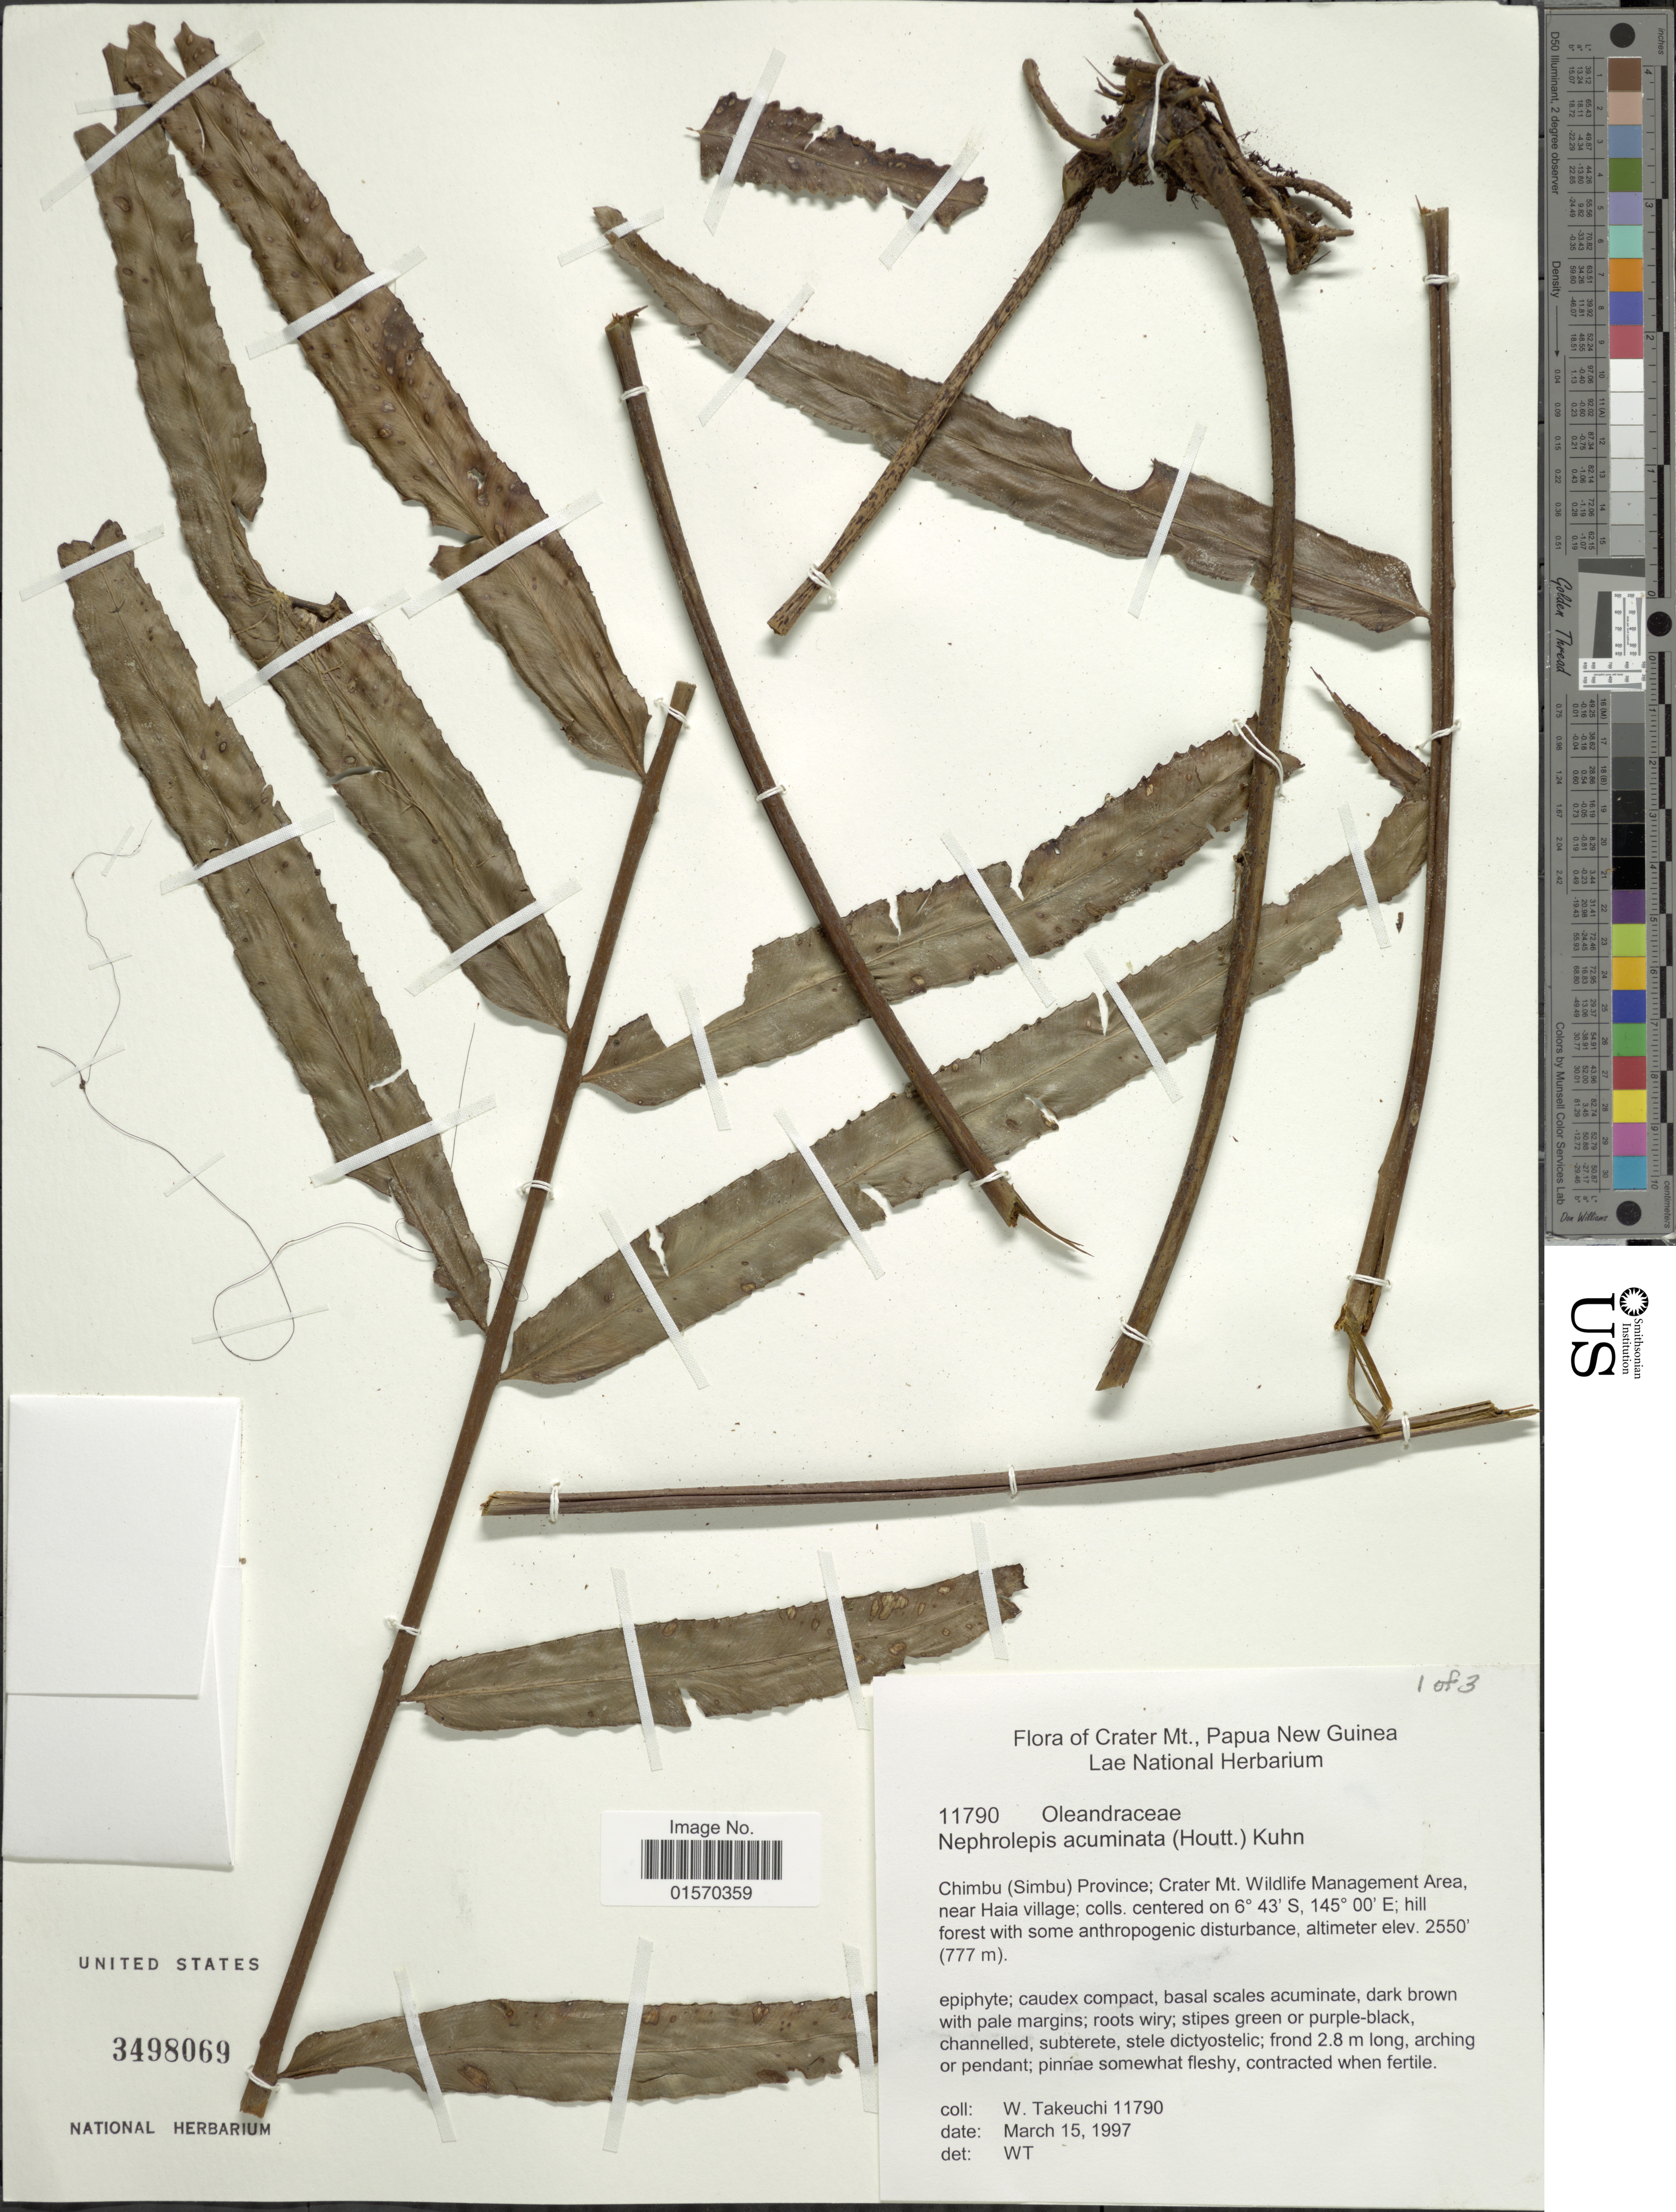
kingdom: Plantae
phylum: Tracheophyta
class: Polypodiopsida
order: Polypodiales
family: Nephrolepidaceae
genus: Nephrolepis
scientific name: Nephrolepis acuminata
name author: (Houtt.) Kuhn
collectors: W. Takeuchi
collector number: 11790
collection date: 1997-03-15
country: Papua New Guinea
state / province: Chimbu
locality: Crater Mt., Papua New Guinea. Chimbu (Simbu) Province; Crater Mt. Wildlife Management Area, near Haia village; hill forest with some anthropogenic disturbance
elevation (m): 777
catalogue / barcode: US 3498069